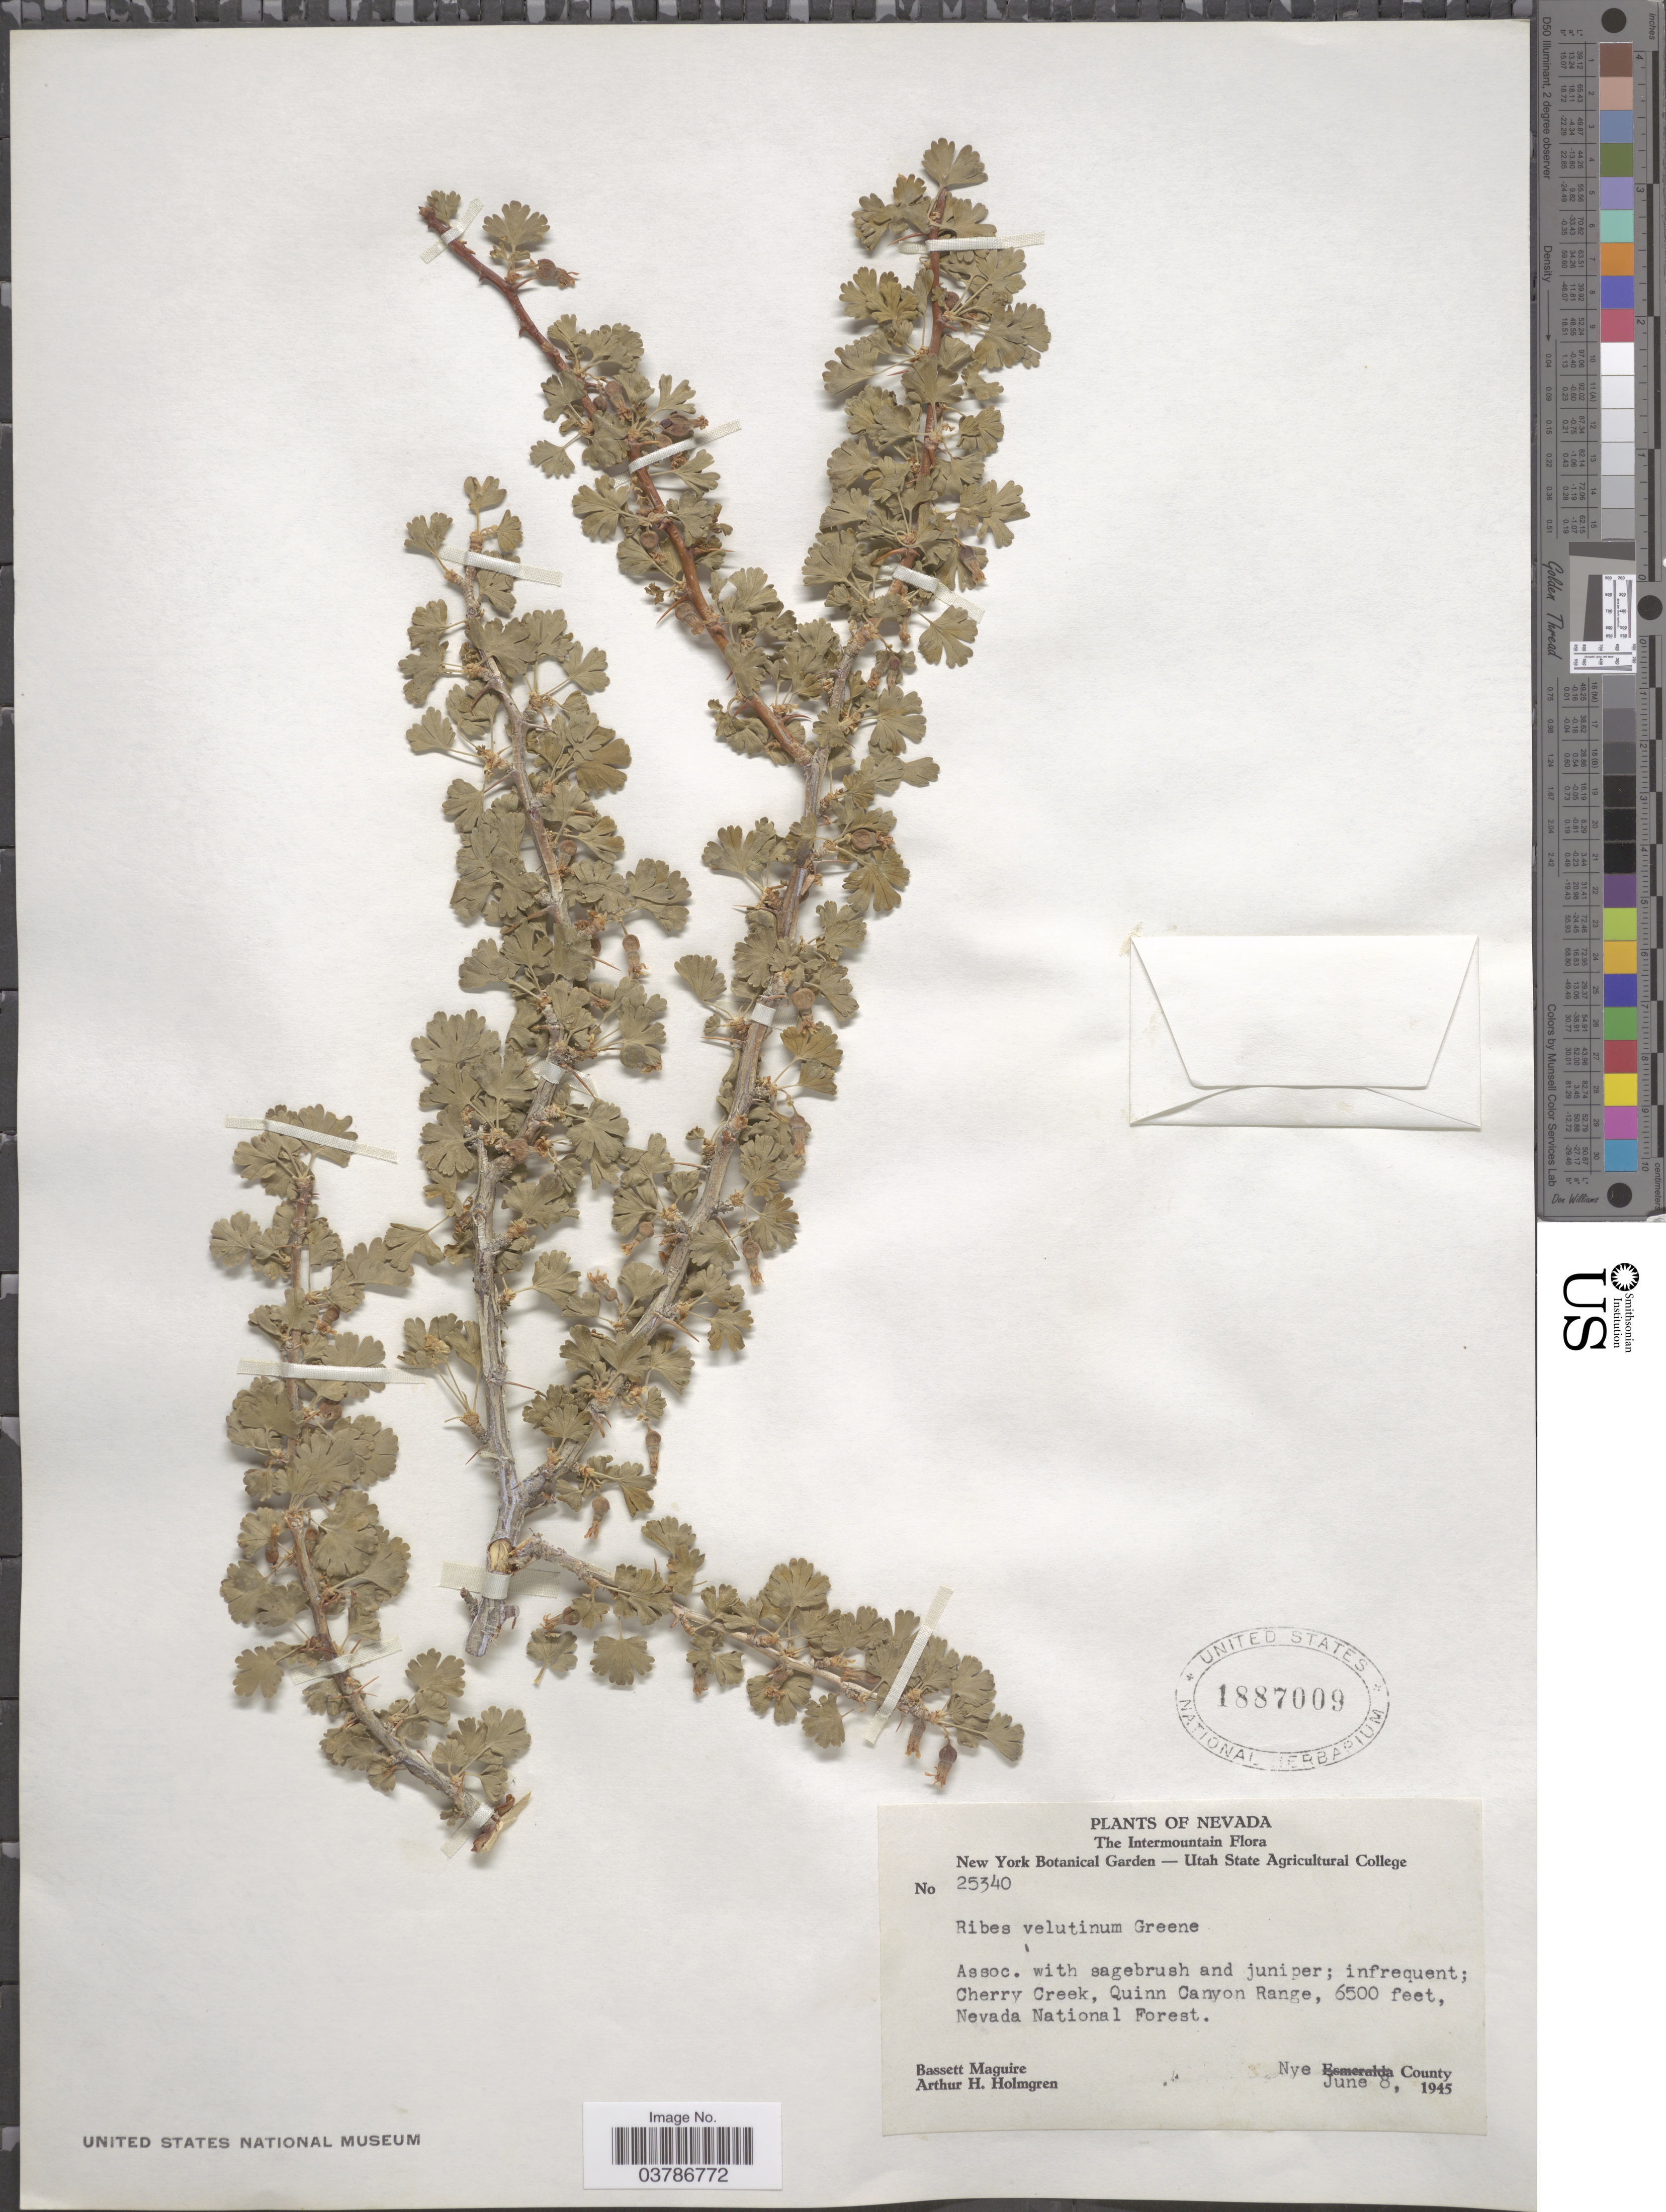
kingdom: Plantae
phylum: Tracheophyta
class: Magnoliopsida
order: Saxifragales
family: Grossulariaceae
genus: Ribes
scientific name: Ribes velutinum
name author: Greene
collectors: B. Maguire & A. H. Holmgren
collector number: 25340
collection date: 1945-06-08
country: United States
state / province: Nevada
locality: The Intermountain. Cherry Creek, Quinn Canyon Range, Nevada National Forest. Nye County.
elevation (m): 1981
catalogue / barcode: US 1887009